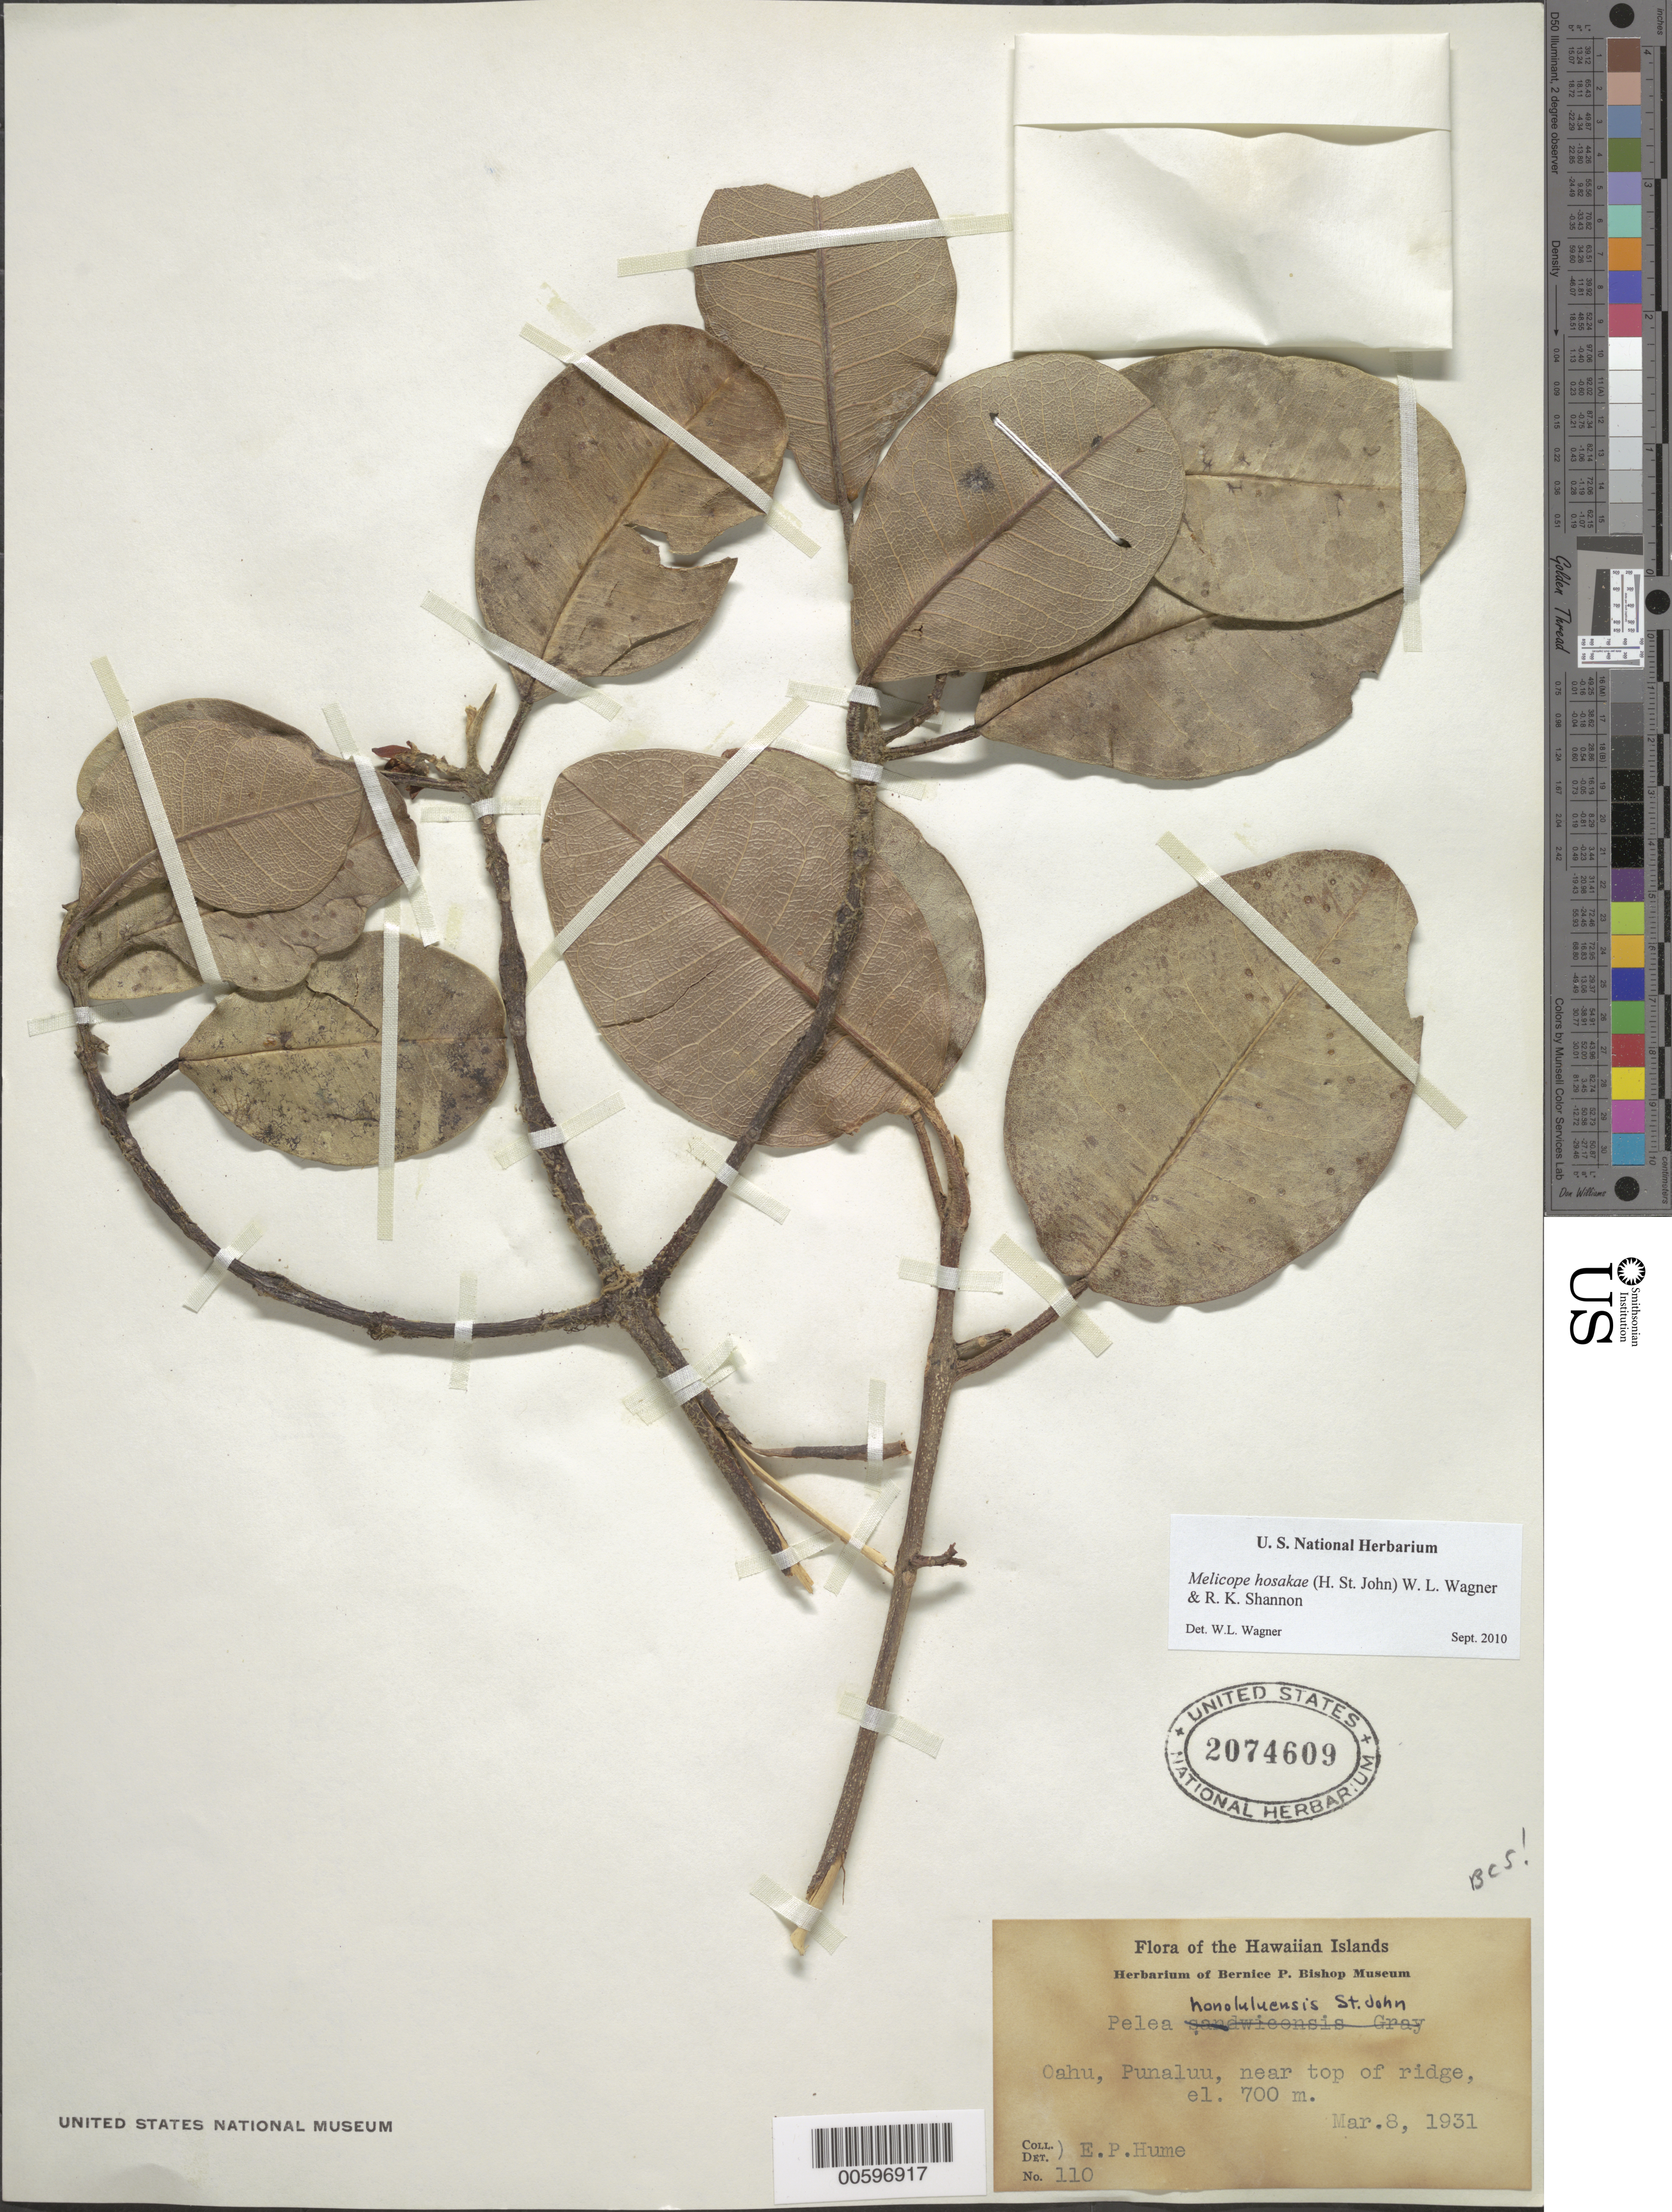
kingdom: Plantae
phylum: Tracheophyta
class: Magnoliopsida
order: Sapindales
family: Rutaceae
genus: Melicope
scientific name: Melicope hosakae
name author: (H. St. John) W.L. Wagner & R.K. Shannon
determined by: Wagner, W. L., (BOT), Smithsonian Institution - National Museum of Natural History (UNITED STATES)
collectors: E. Hume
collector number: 110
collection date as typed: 8 Mar 1931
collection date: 1931-03-08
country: United States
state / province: Hawaii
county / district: Honolulu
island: Oahu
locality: Punaluu, near top of ridge.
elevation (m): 700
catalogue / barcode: US 2074609